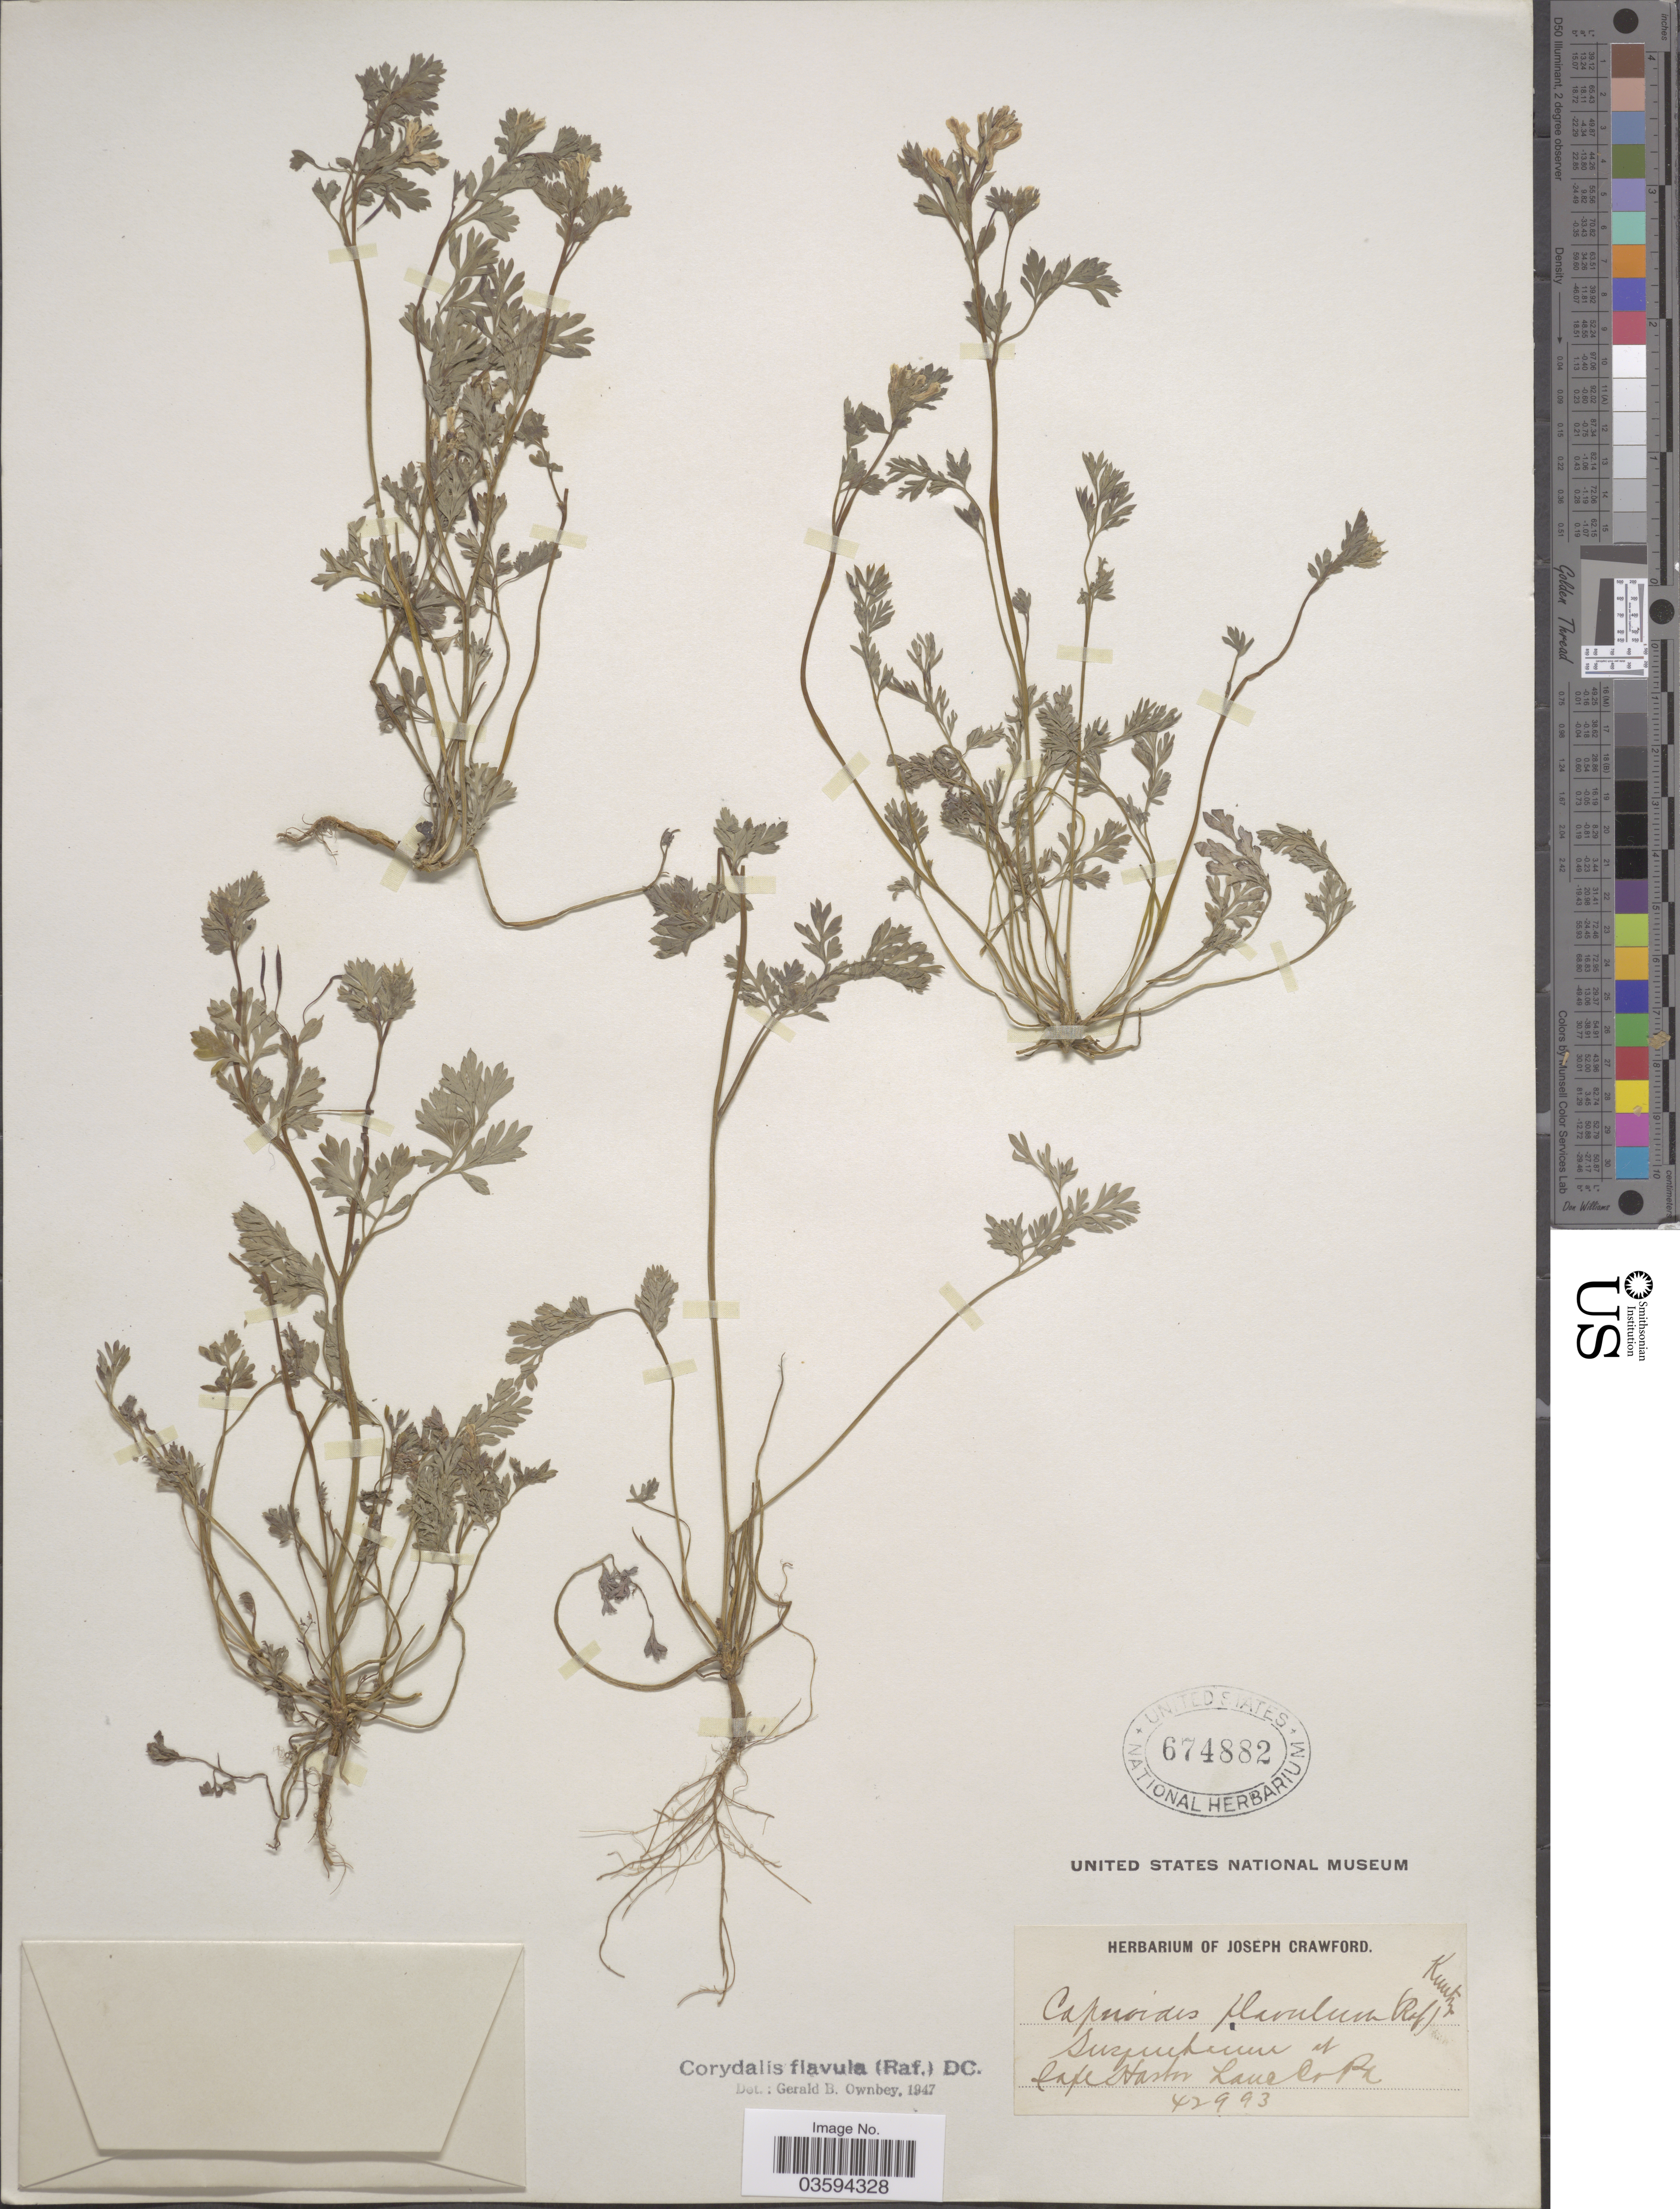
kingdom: Plantae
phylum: Tracheophyta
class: Magnoliopsida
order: Ranunculales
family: Papaveraceae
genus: Corydalis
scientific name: Corydalis flavula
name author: (Raf.) DC.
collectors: ex herb. Joseph Crawford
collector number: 43993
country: United States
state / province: Pennsylvania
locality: Safe Harbor. Lanc Co.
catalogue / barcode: US 674882